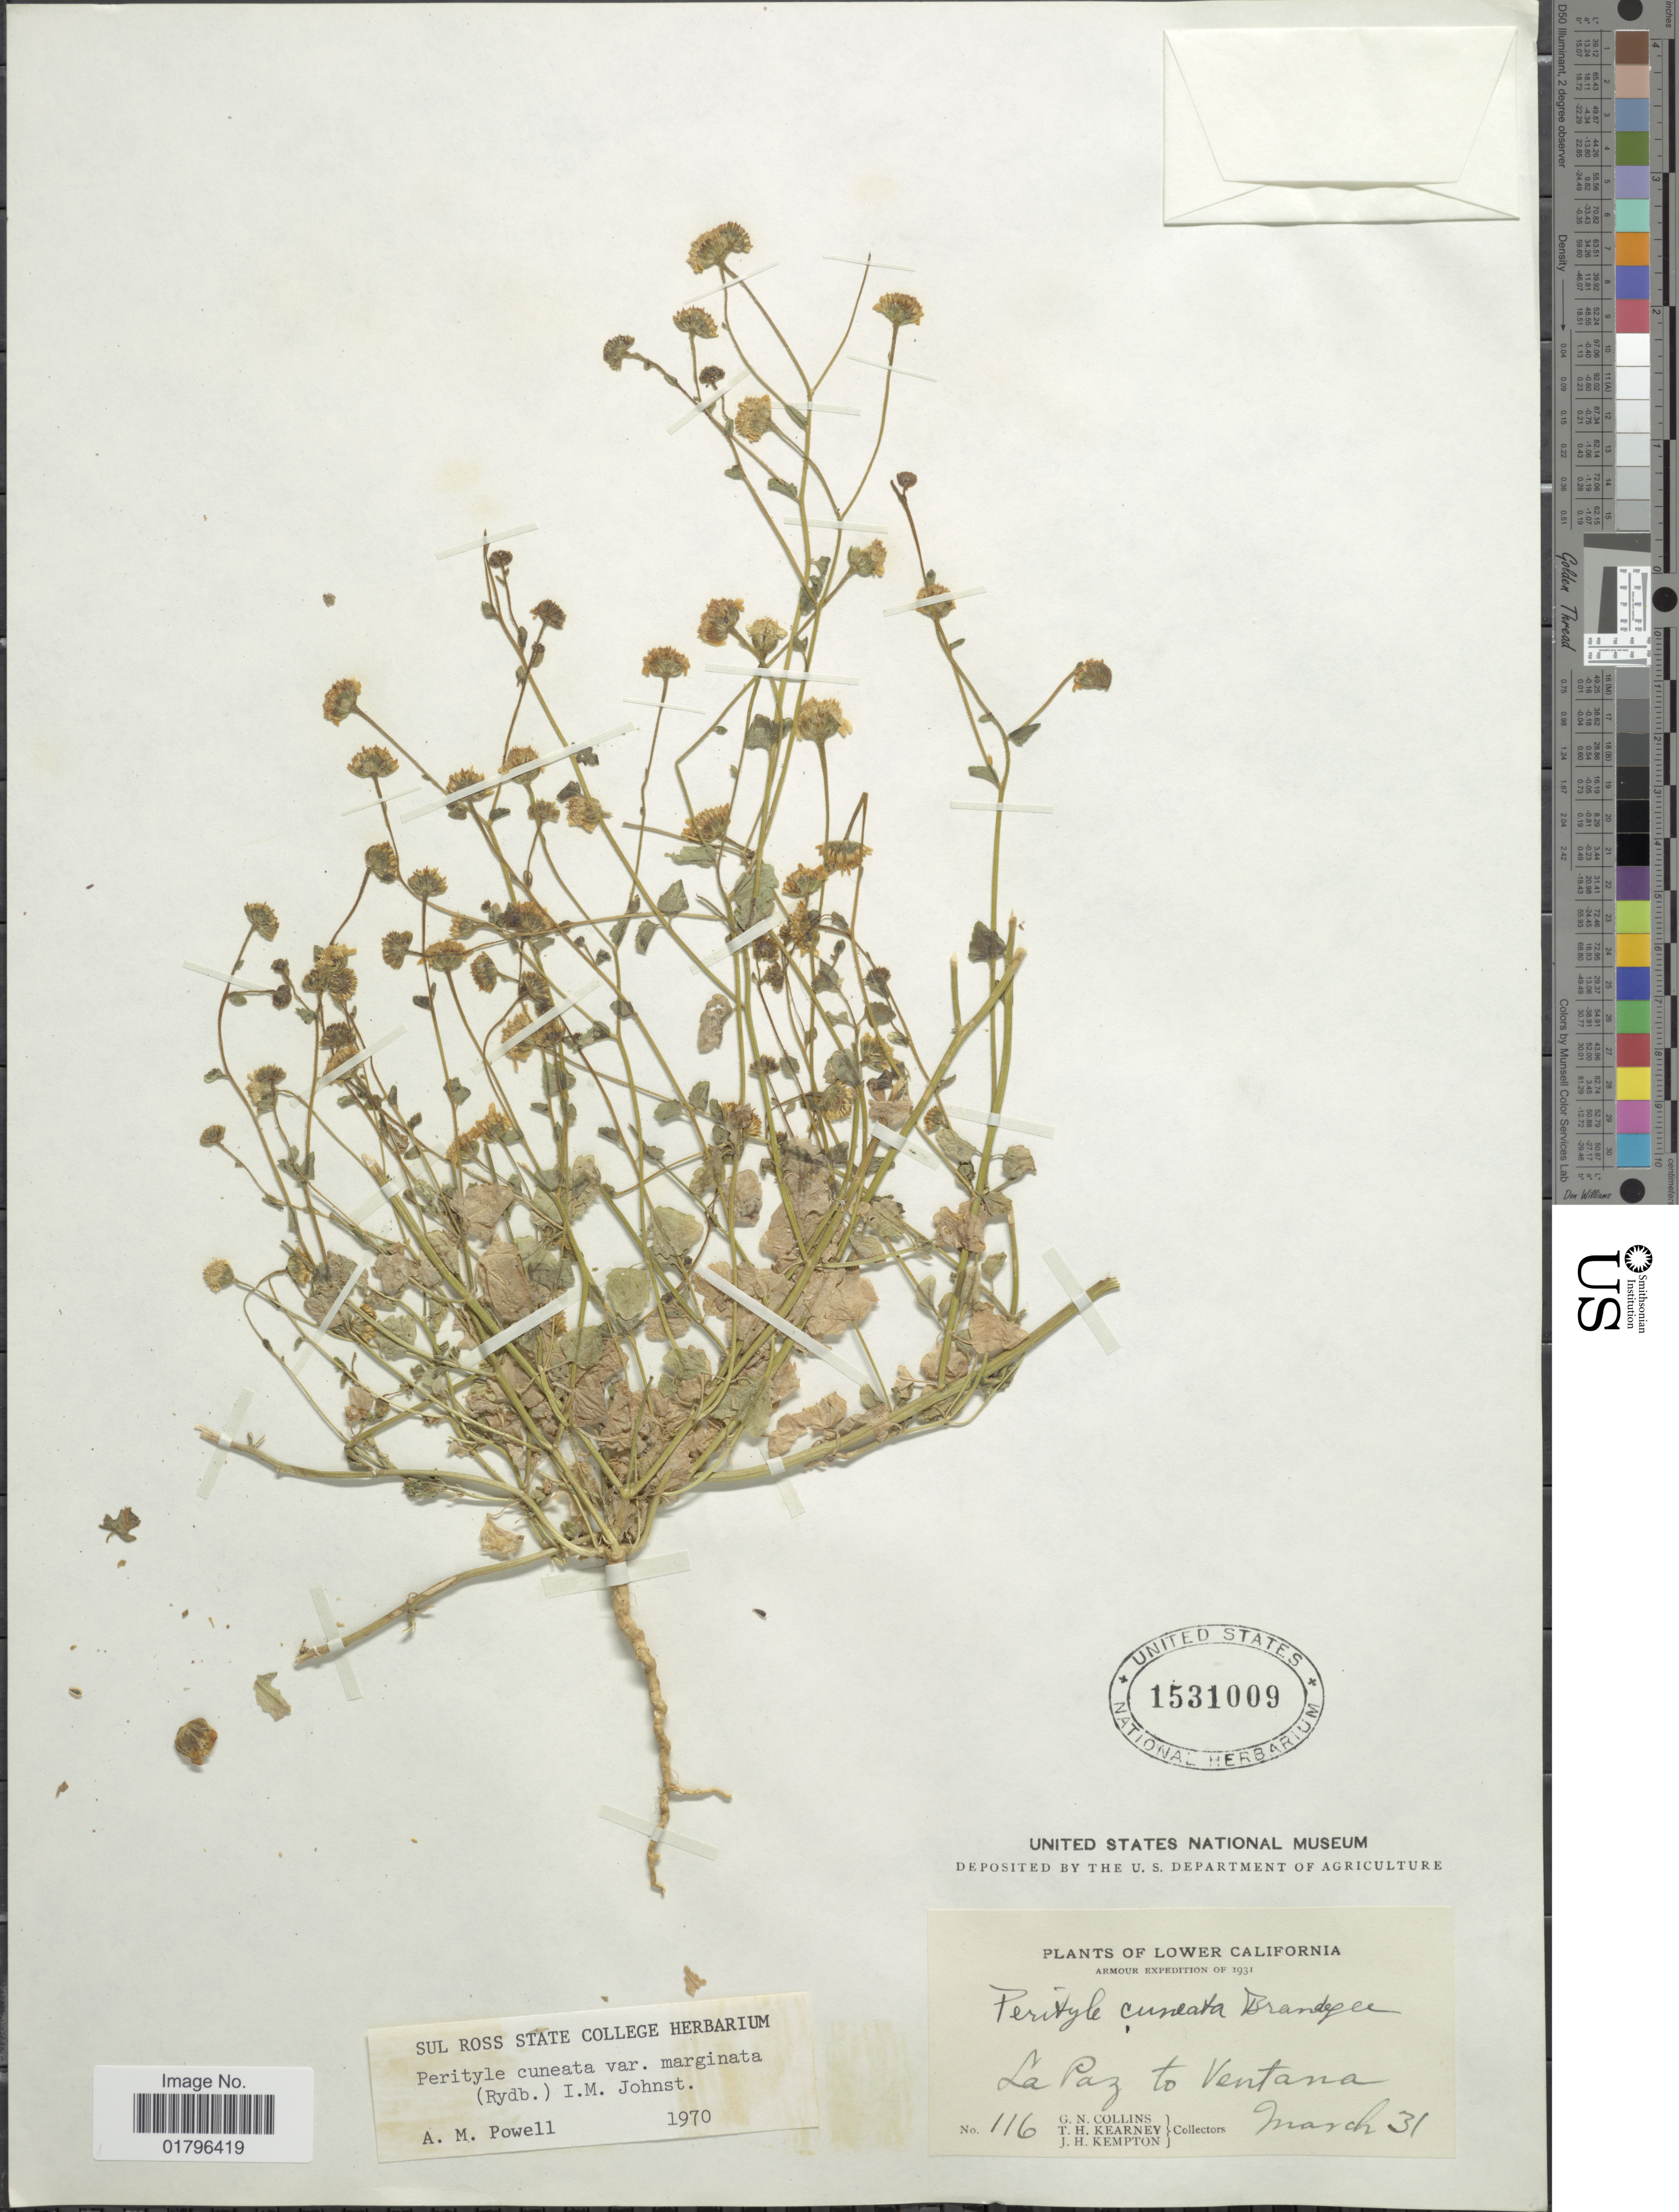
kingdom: Plantae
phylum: Tracheophyta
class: Magnoliopsida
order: Asterales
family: Asteraceae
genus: Perityle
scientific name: Perityle cuneata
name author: Brandegee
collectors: G. Collins, T. H. Kearney & J. H. Kempton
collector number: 116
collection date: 1931-03-31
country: Mexico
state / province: Baja California Sur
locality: Lower California, La Paz to Ventana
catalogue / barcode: US 1531009